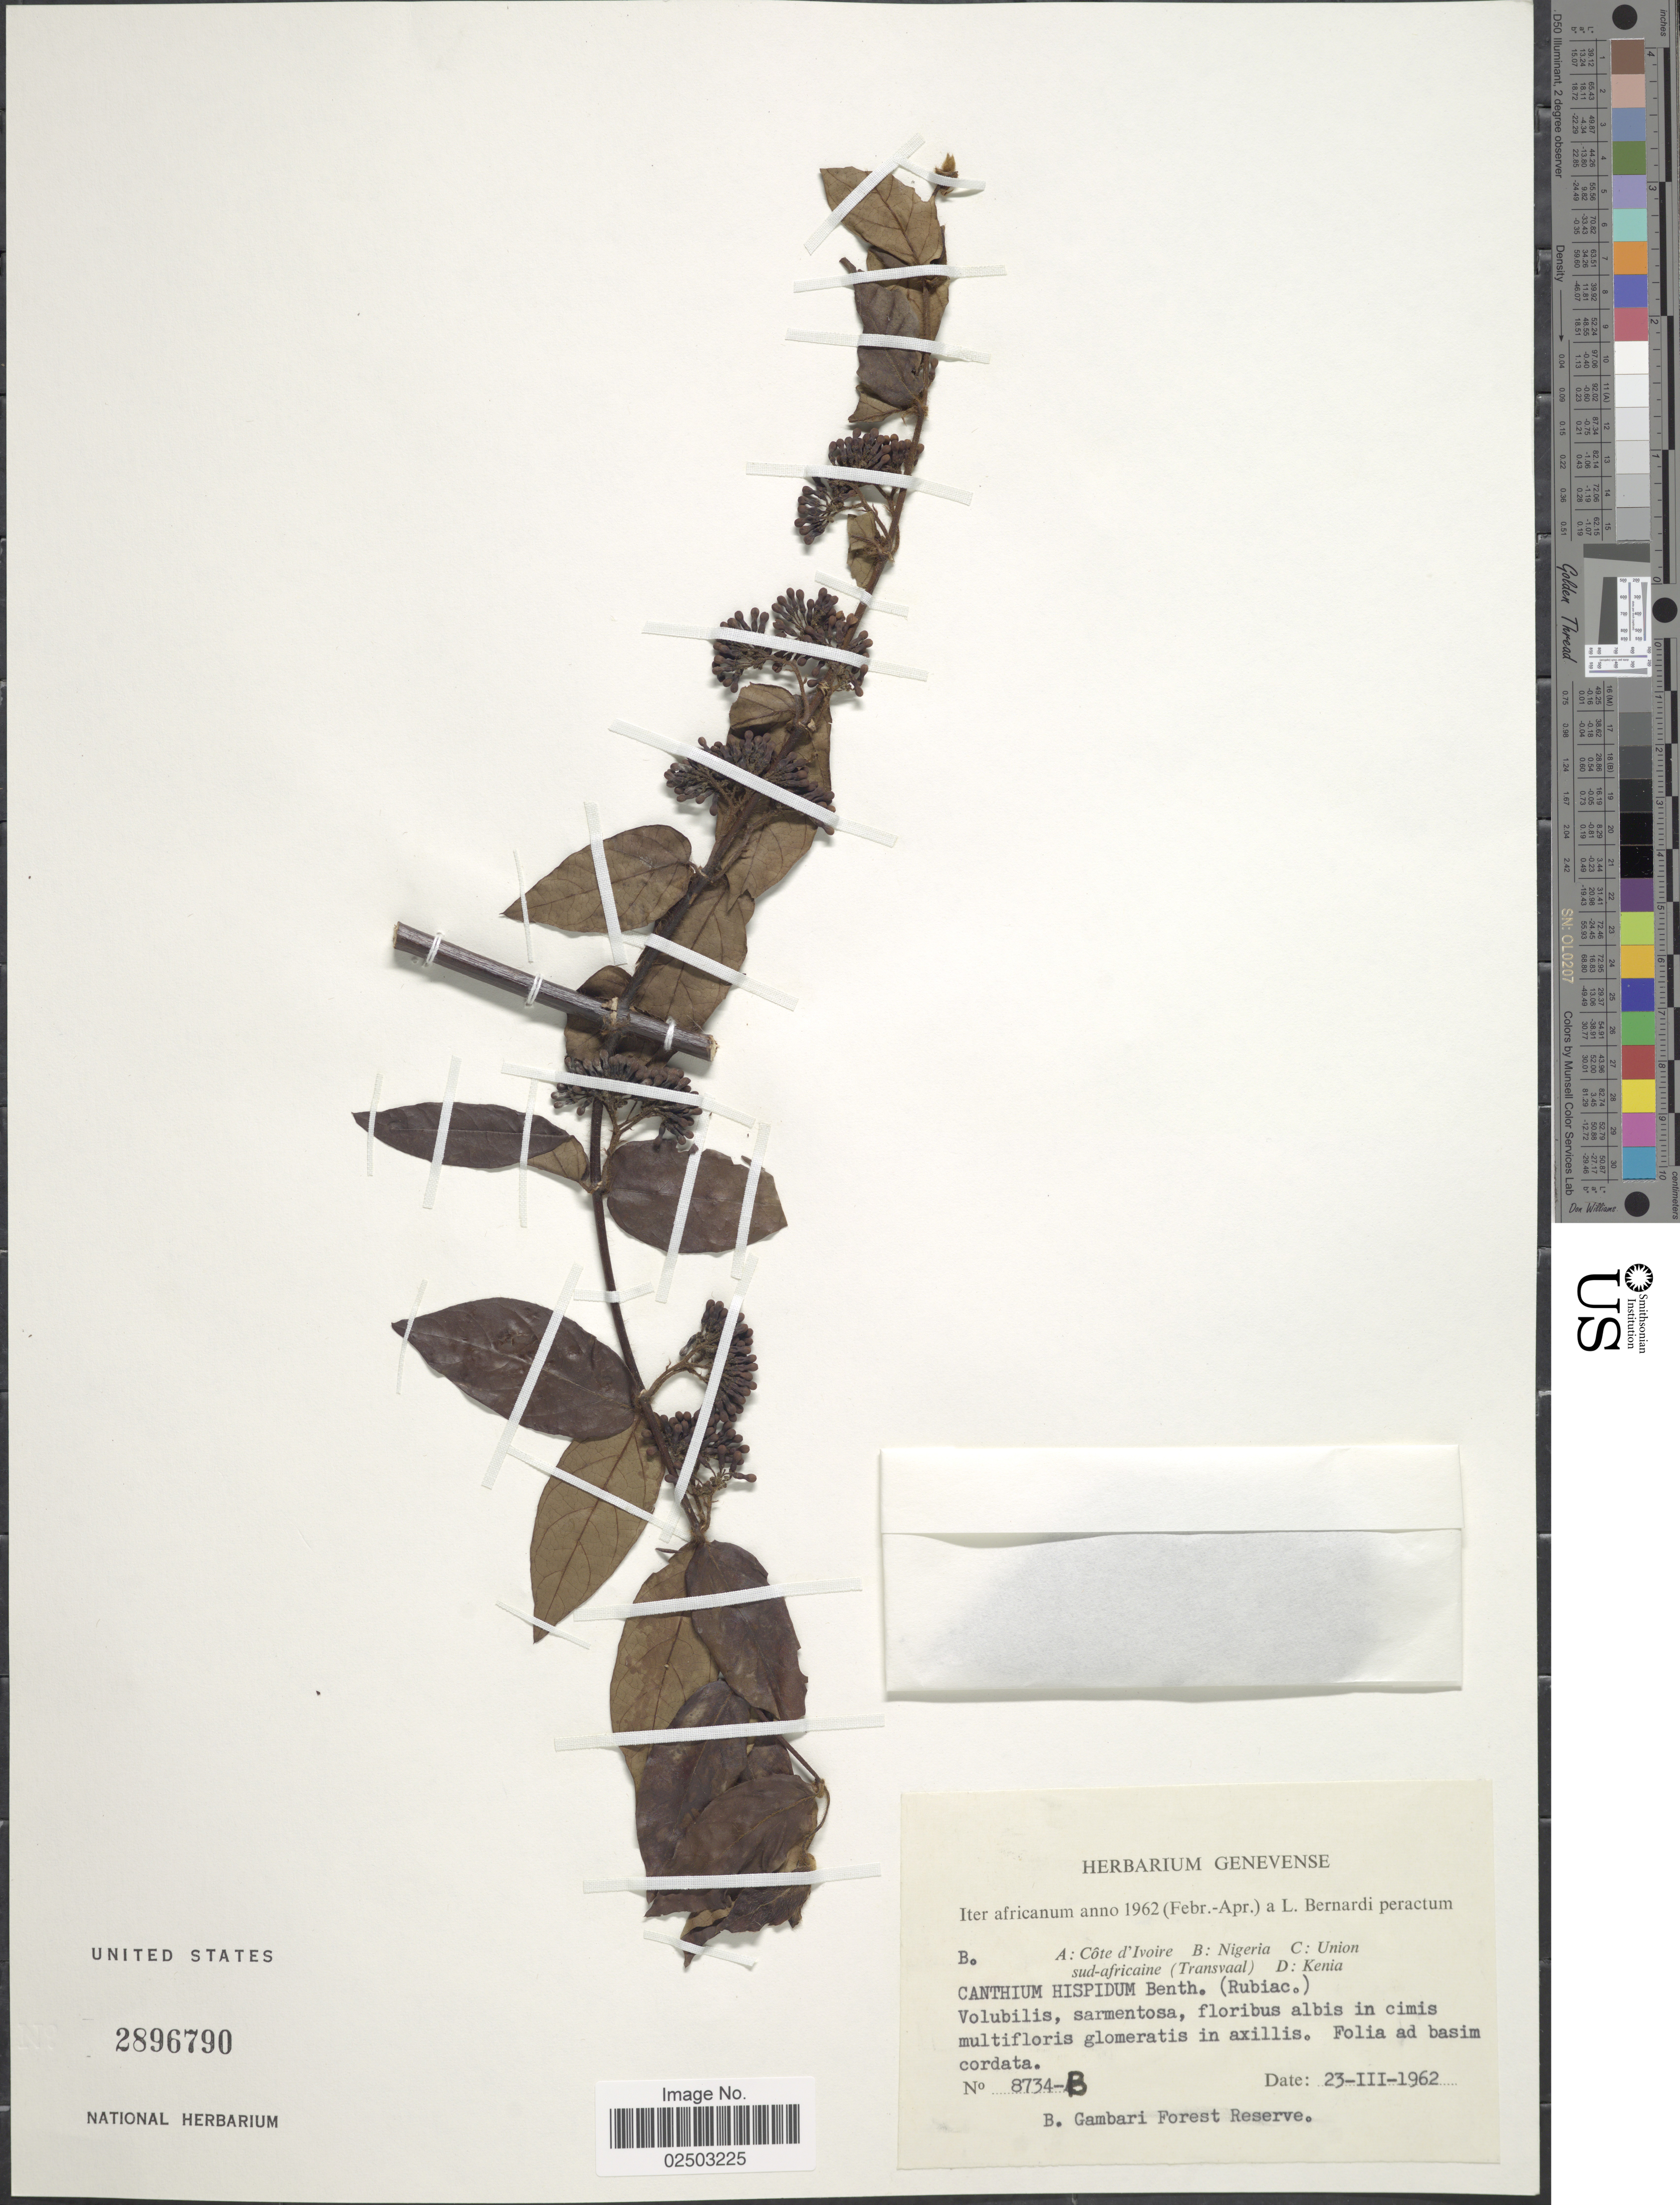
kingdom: Plantae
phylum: Tracheophyta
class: Magnoliopsida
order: Gentianales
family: Rubiaceae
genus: Canthium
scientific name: Canthium hispidum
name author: Benth.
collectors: L. Bernardi & Gambari Forest Reserve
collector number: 8734-B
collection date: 1962-03-23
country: Nigeria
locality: Africanum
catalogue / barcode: US 2896790